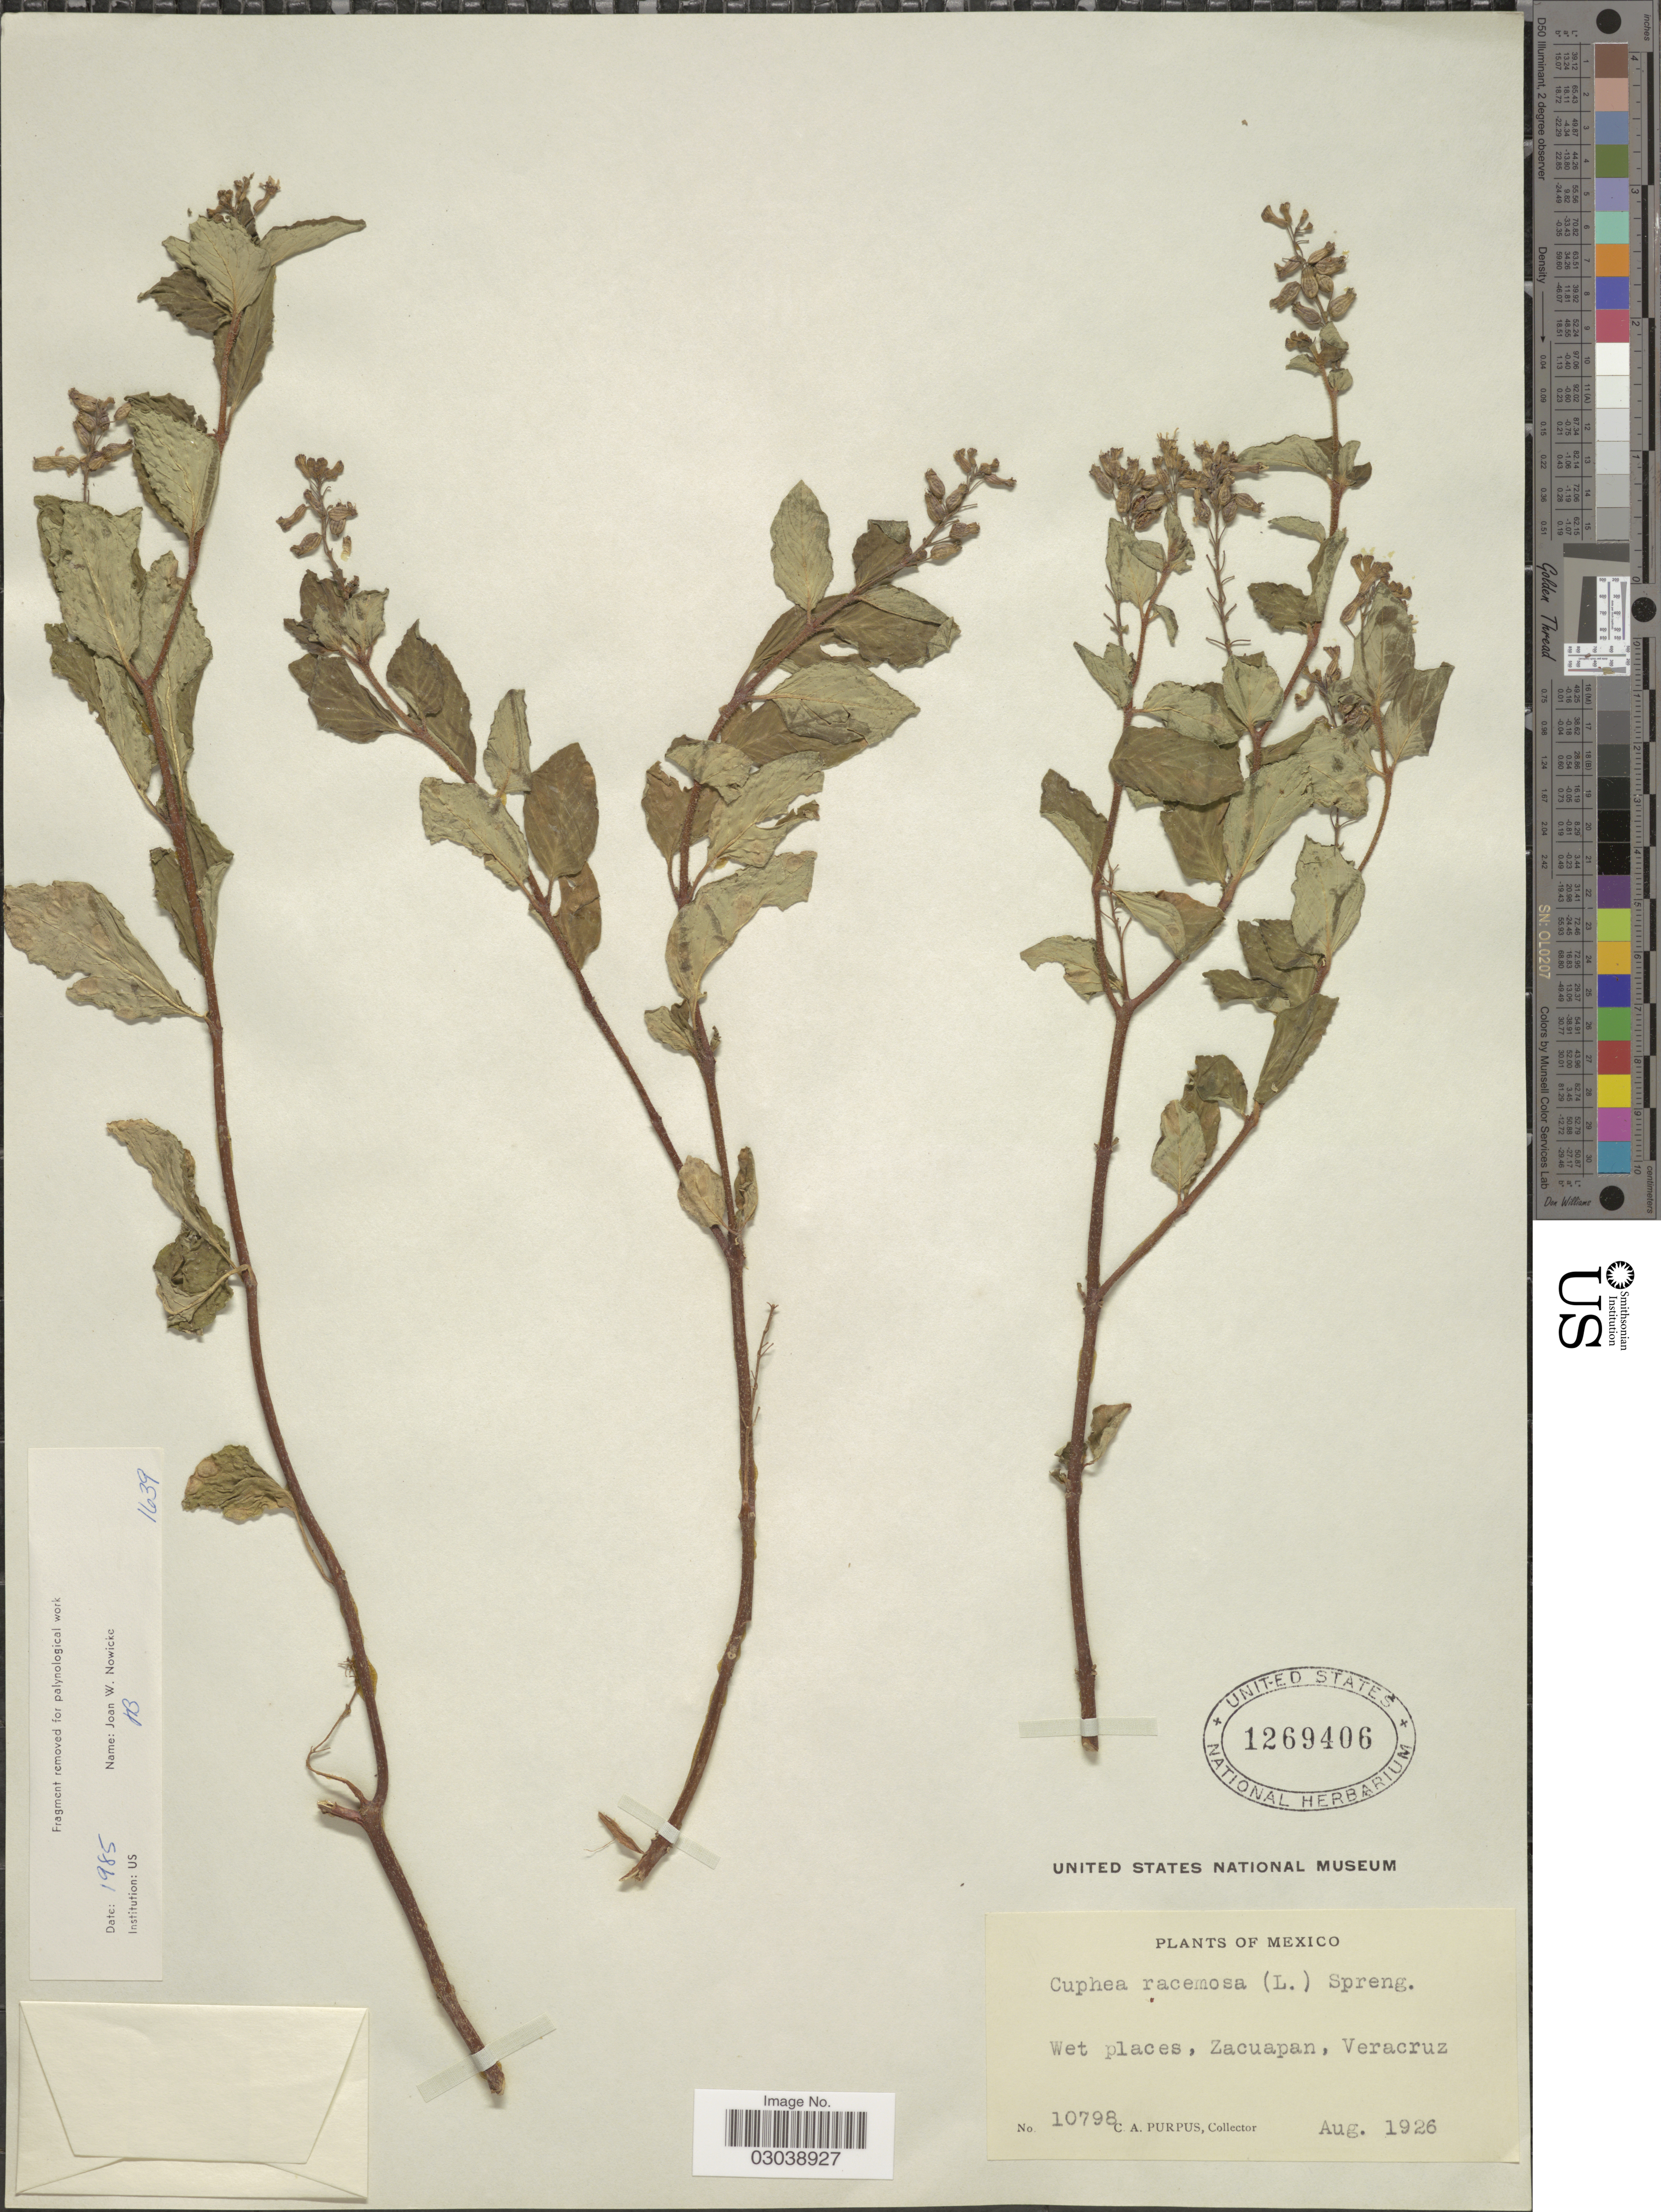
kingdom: Plantae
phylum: Tracheophyta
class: Magnoliopsida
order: Myrtales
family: Lythraceae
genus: Cuphea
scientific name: Cuphea racemosa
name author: (L. f.) Spreng.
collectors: C. A. Purpus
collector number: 10798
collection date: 1926-08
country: Mexico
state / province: Veracruz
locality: Wet places, Zacuapan, Veracruz.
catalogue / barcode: US 1269406